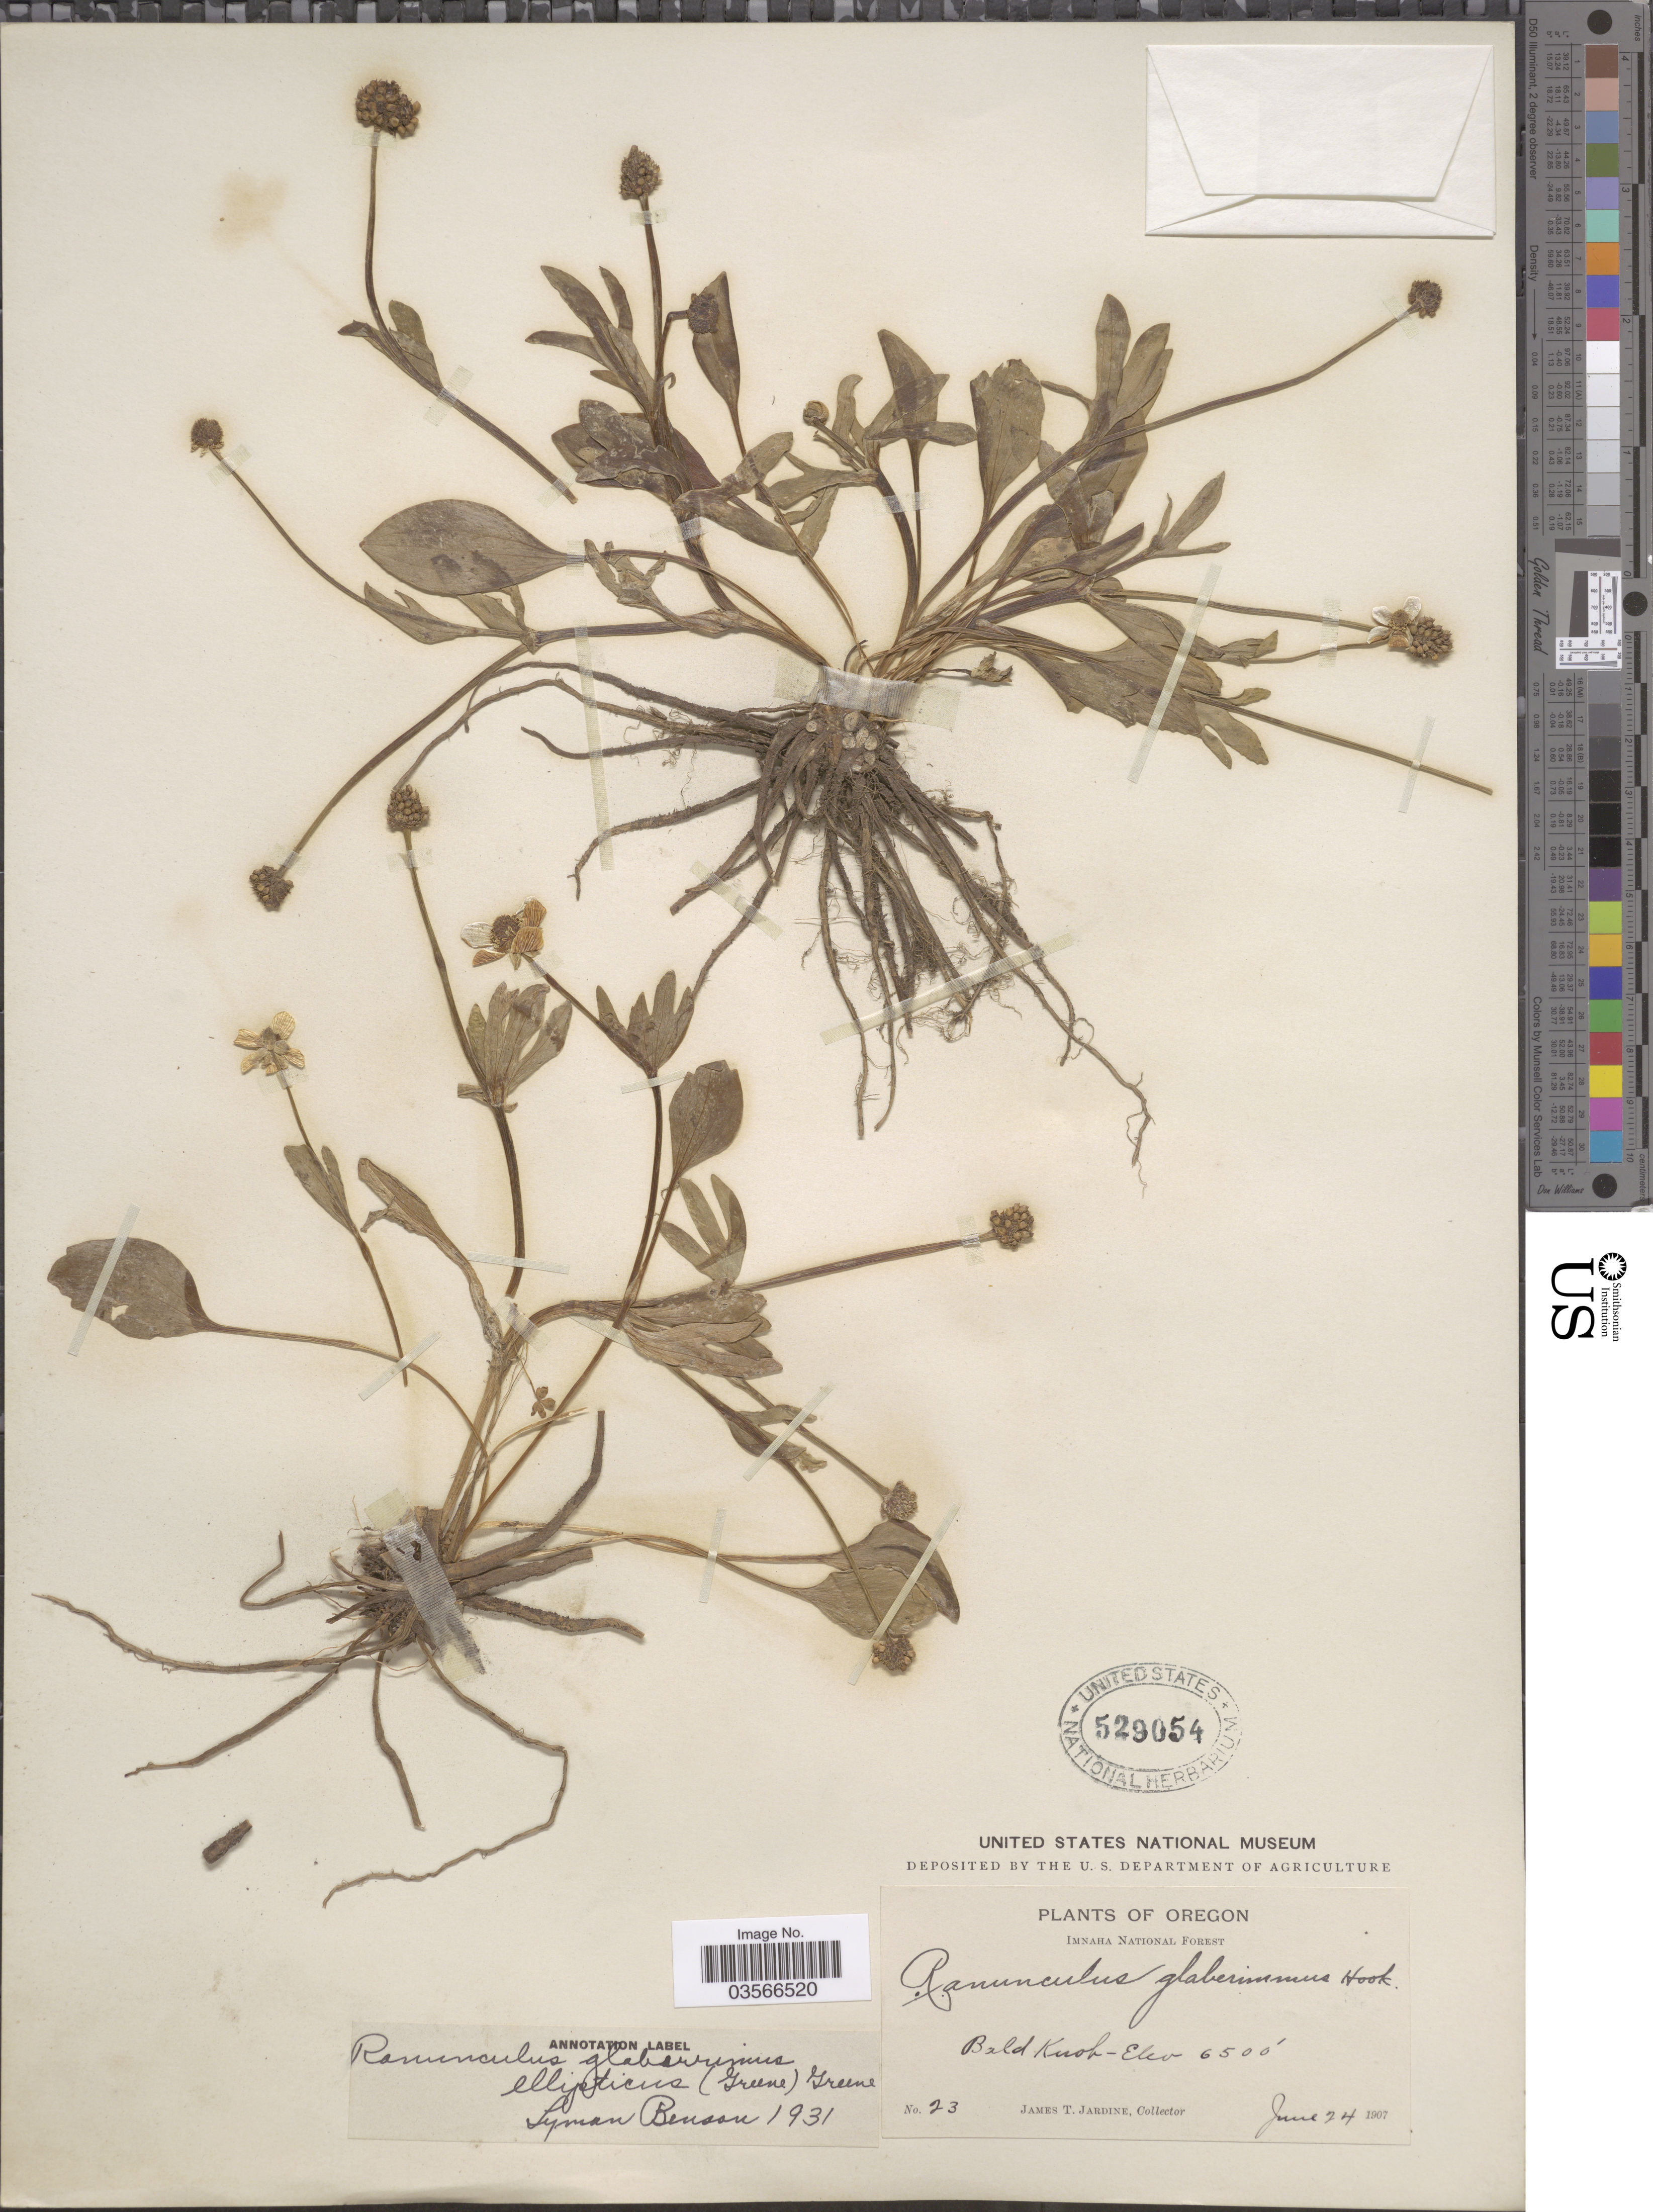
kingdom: Plantae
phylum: Tracheophyta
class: Magnoliopsida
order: Ranunculales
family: Ranunculaceae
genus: Ranunculus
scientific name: Ranunculus glaberrimus var. ellipticus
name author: (Greene) Greene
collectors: J. T. Jardine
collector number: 23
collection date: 1907-06-24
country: United States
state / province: Oregon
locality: Imnaha National Forest. Bald Knob.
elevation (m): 1981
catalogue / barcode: US 529054